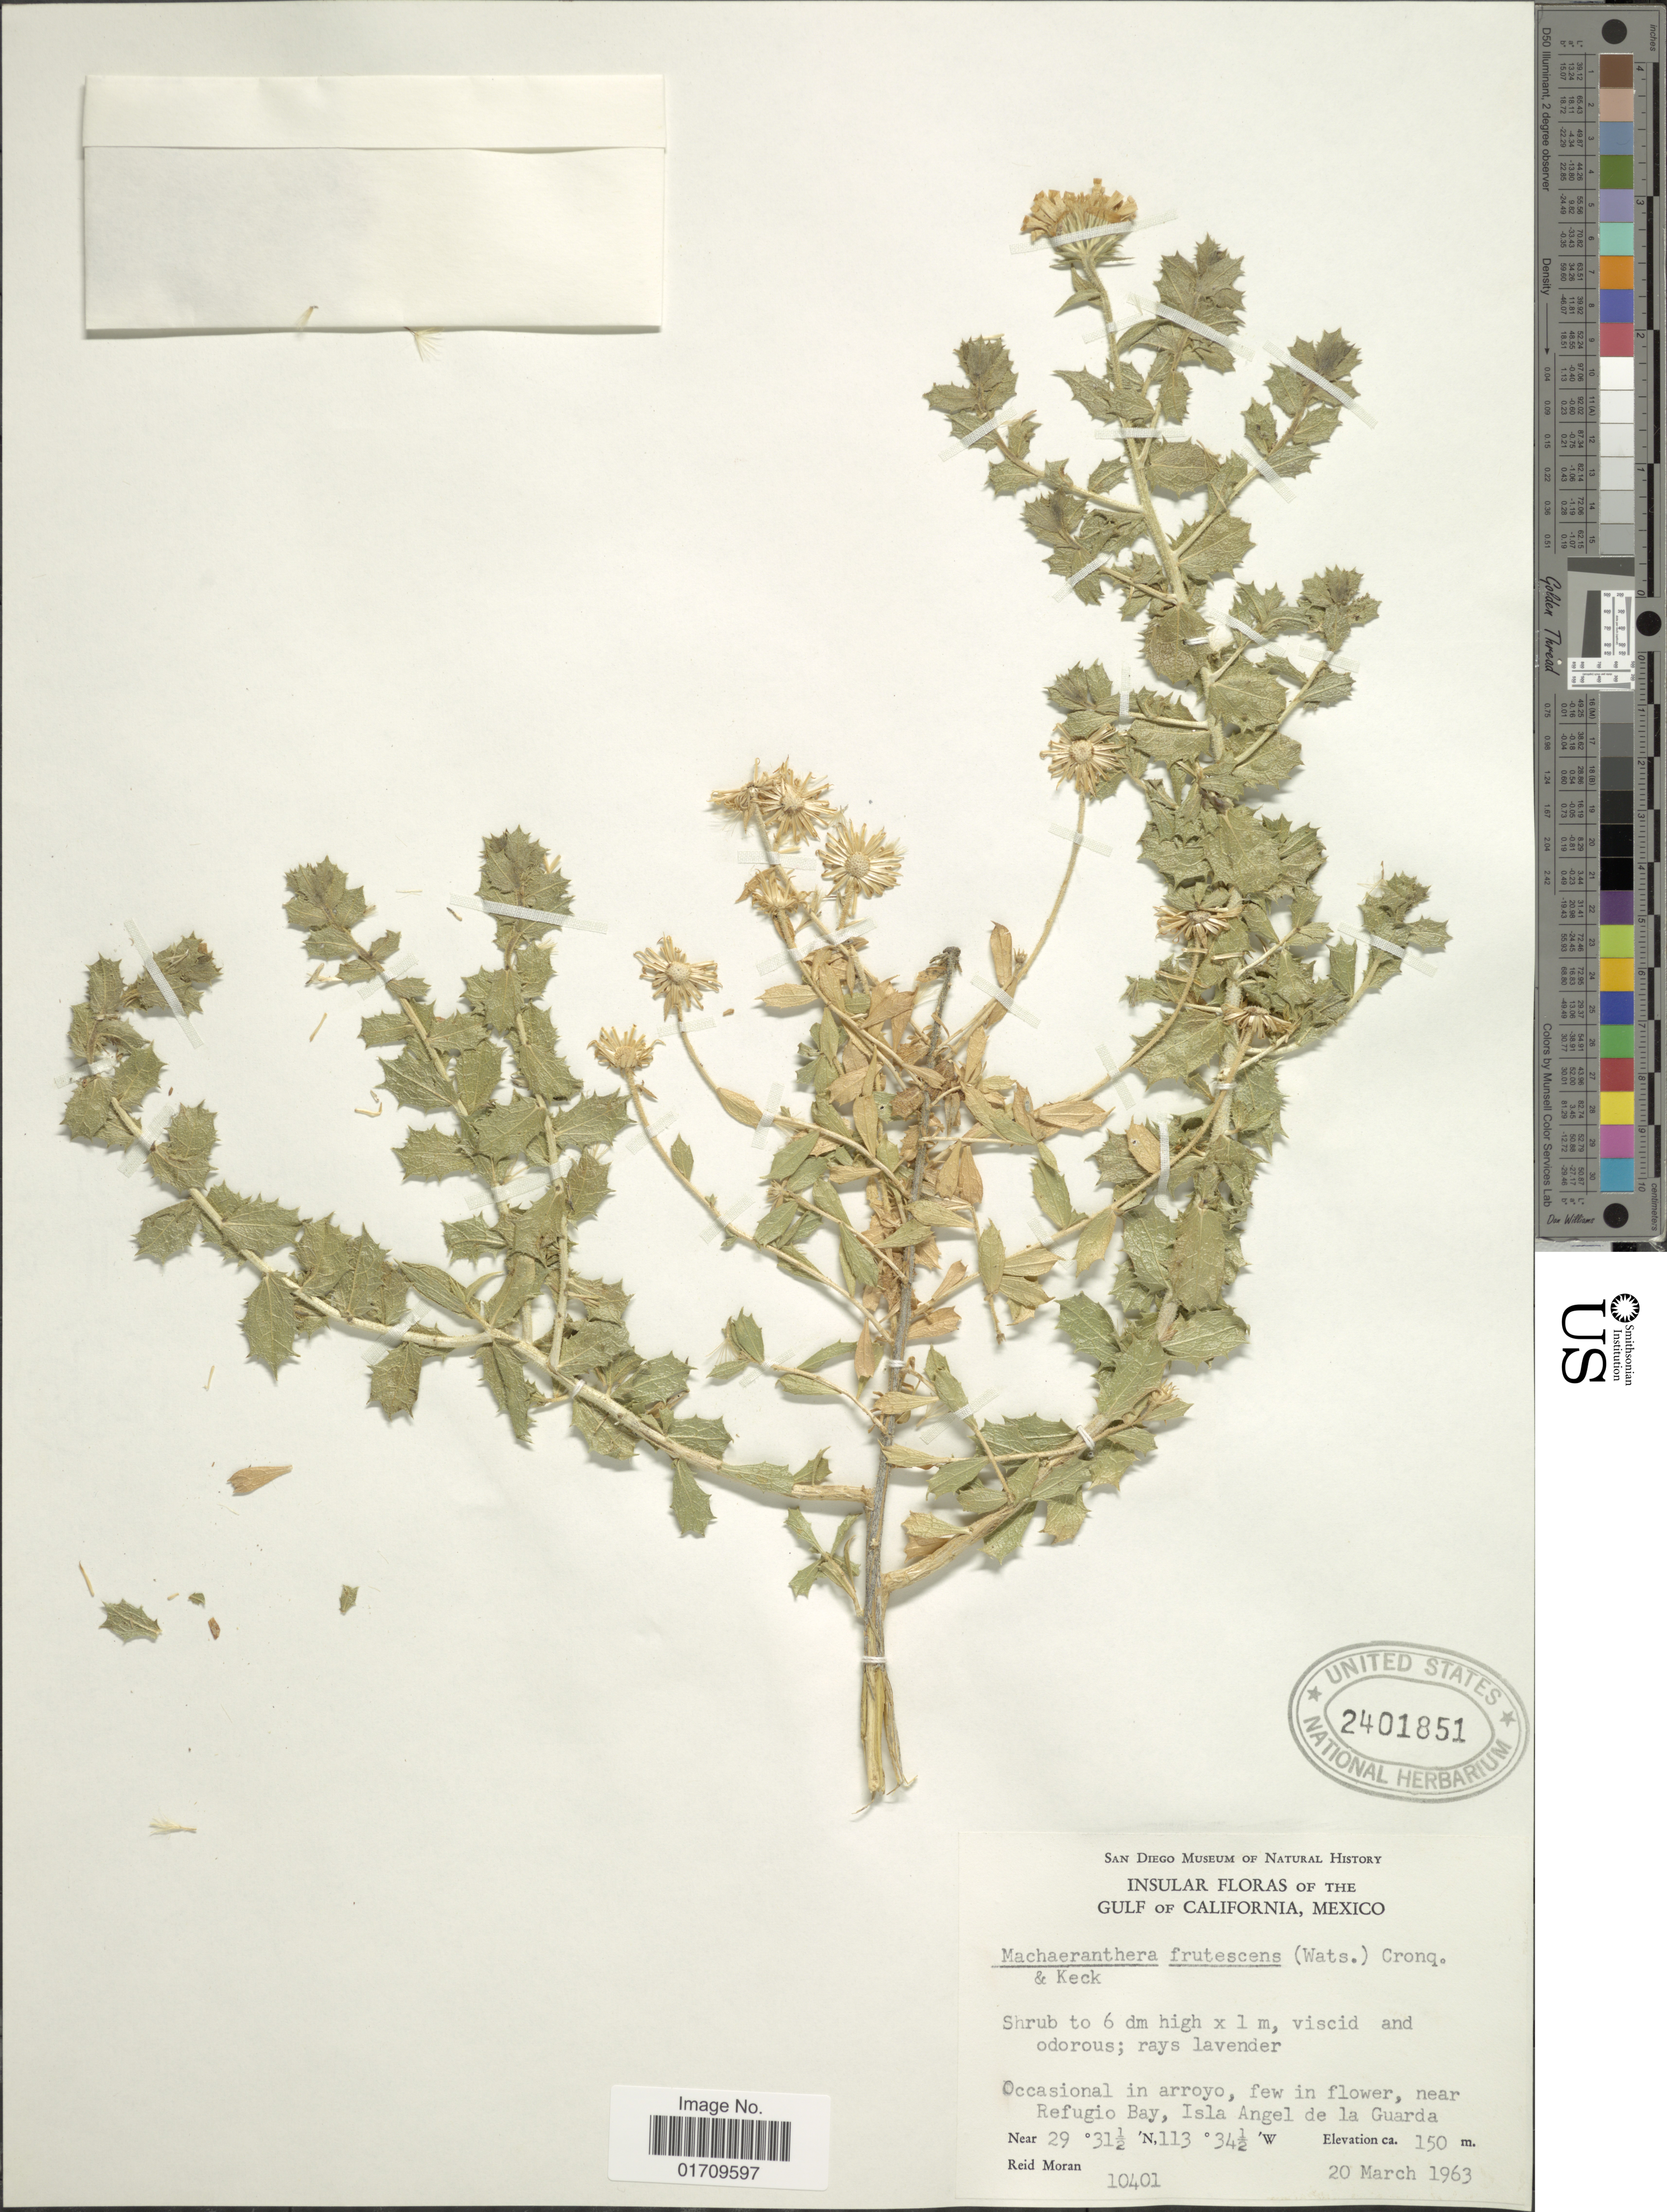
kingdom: Plantae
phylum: Tracheophyta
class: Magnoliopsida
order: Asterales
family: Asteraceae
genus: Machaeranthera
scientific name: Machaeranthera frutescens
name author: (S. Watson) Cronq. & D.D. Keck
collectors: R. V. Moran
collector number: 10401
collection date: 1963-03-20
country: Mexico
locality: Gulf of California, near Refugio Bay, Isla Angel de la Guarda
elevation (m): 150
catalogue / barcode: US 2401851